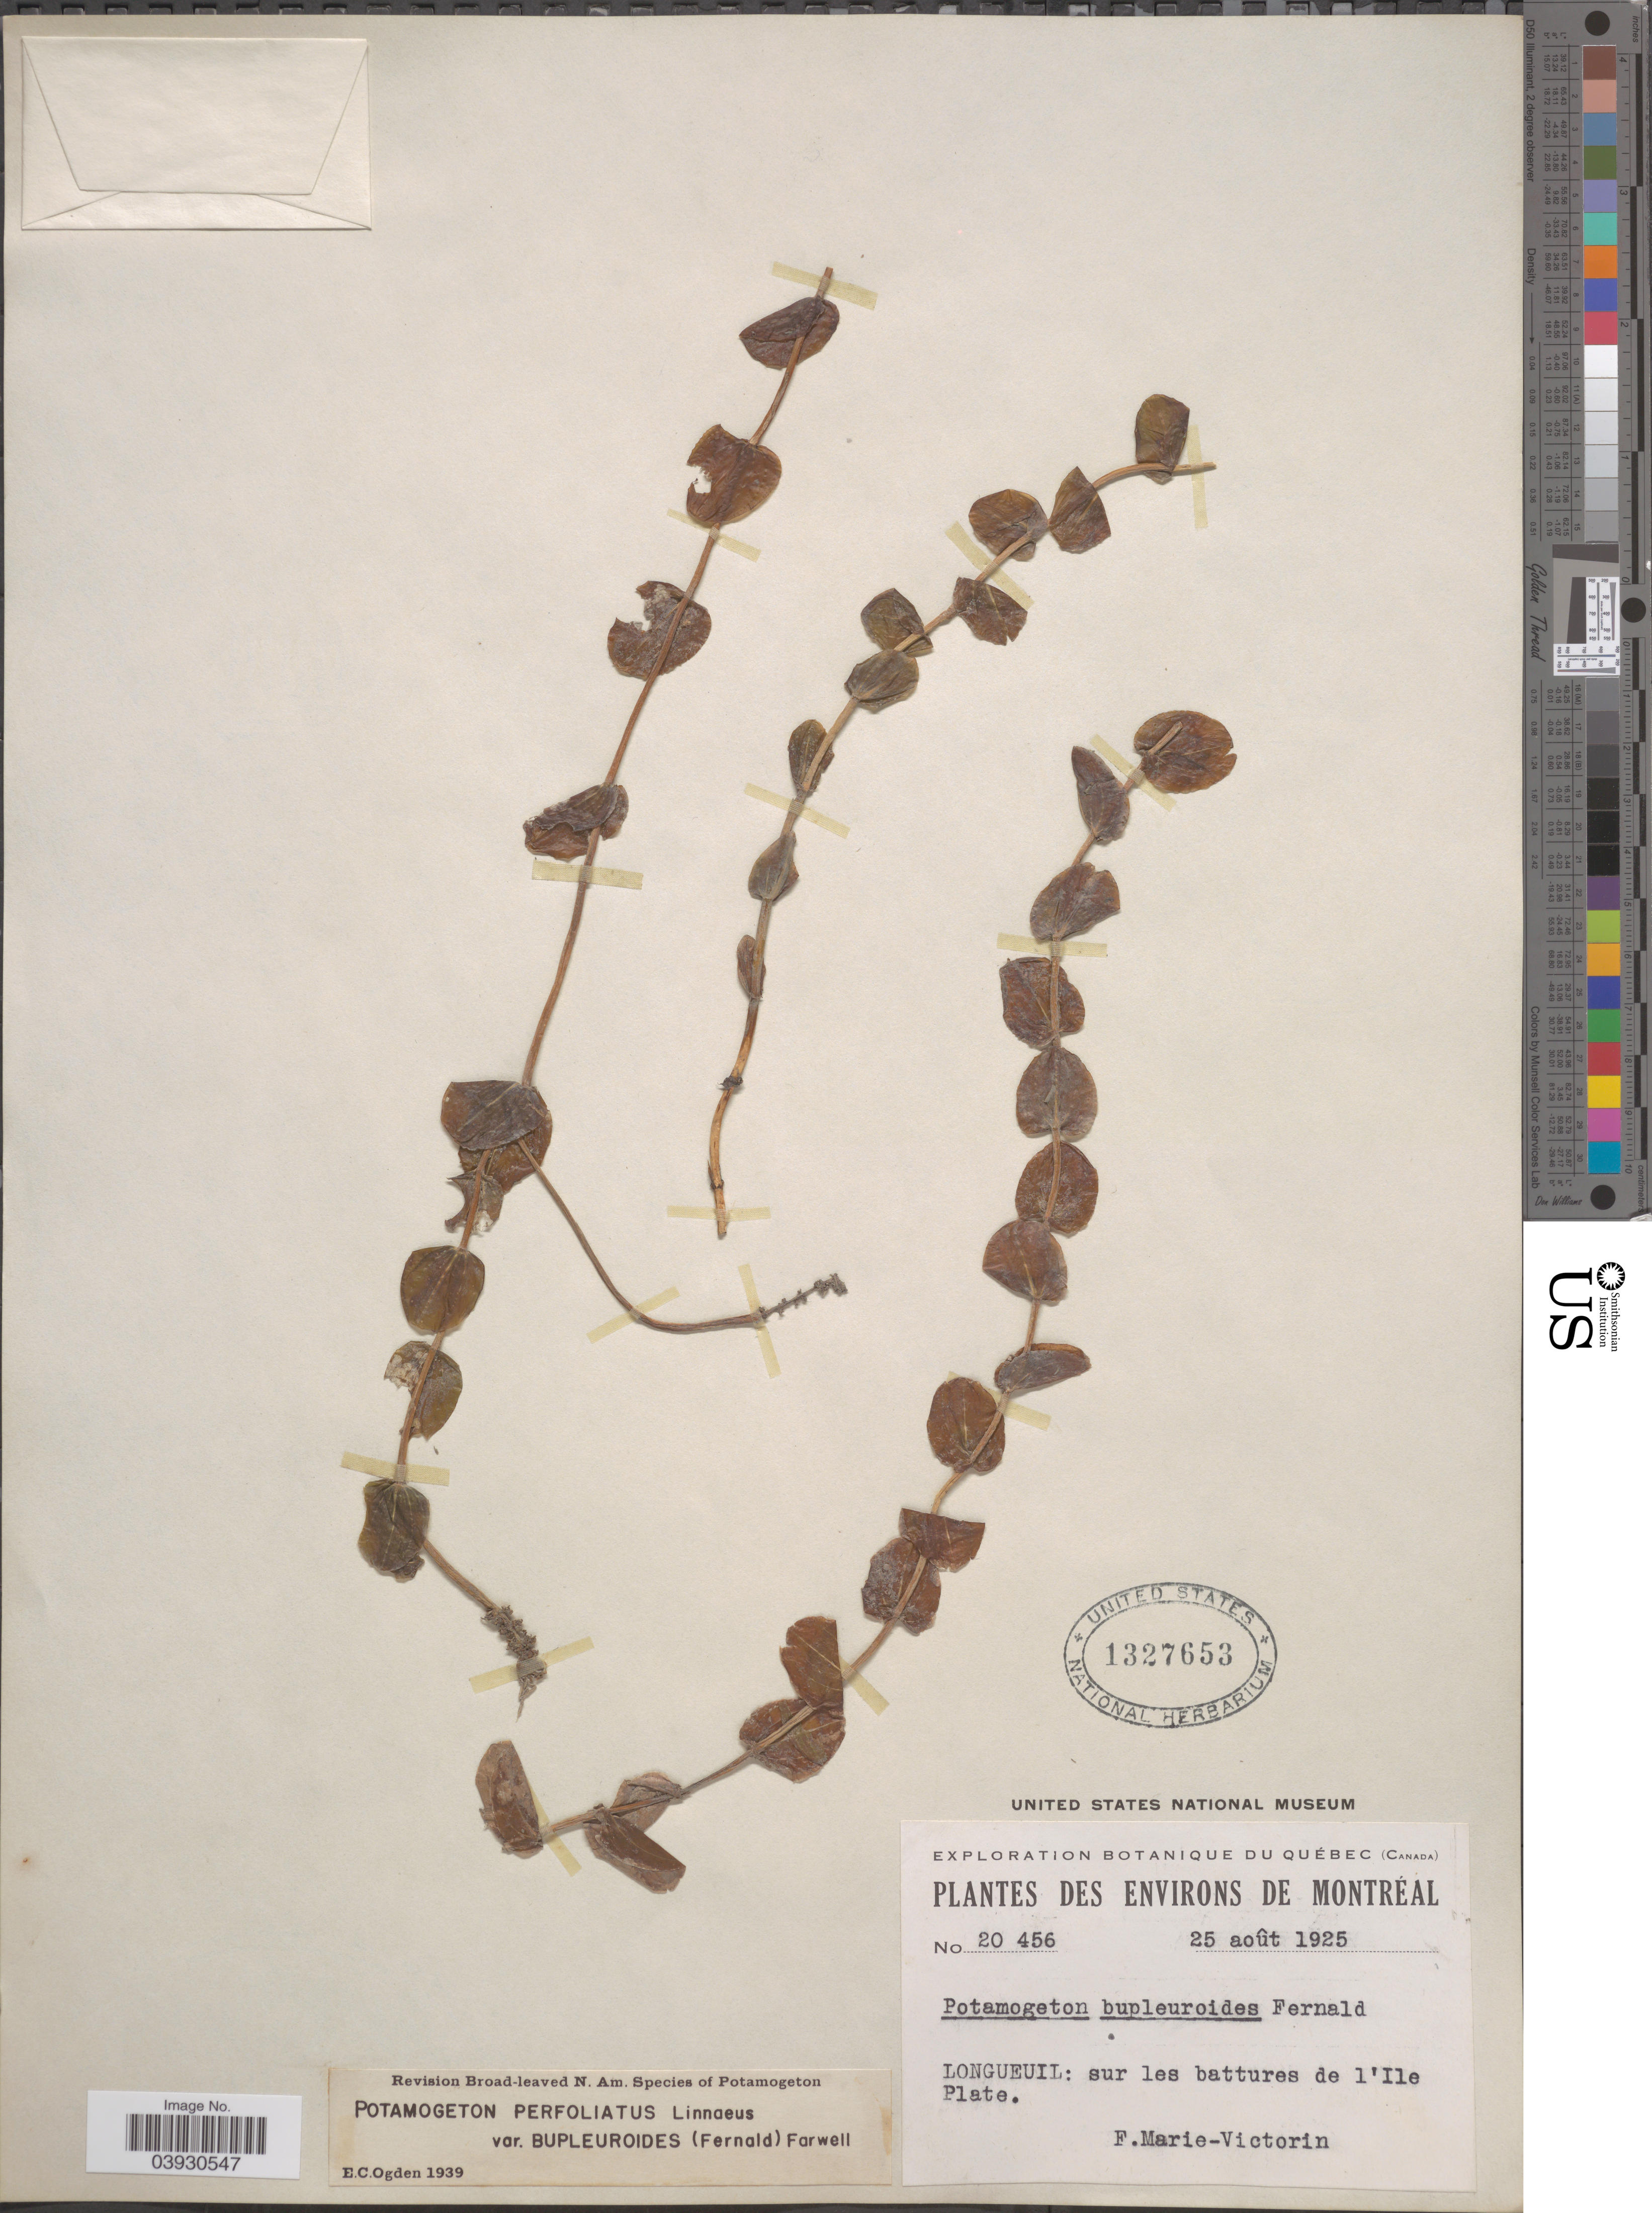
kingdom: Plantae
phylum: Tracheophyta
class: Liliopsida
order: Alismatales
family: Potamogetonaceae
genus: Potamogeton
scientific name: Potamogeton perfoliatus var. bupleuroides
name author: (Fernald) Farw.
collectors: F. Marie-Victorin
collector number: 20456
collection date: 1925-08-25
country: Canada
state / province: Quebec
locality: Environs de Montréal. Longueuil: sur les battures de I'Ile Plate.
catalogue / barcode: US 1327653